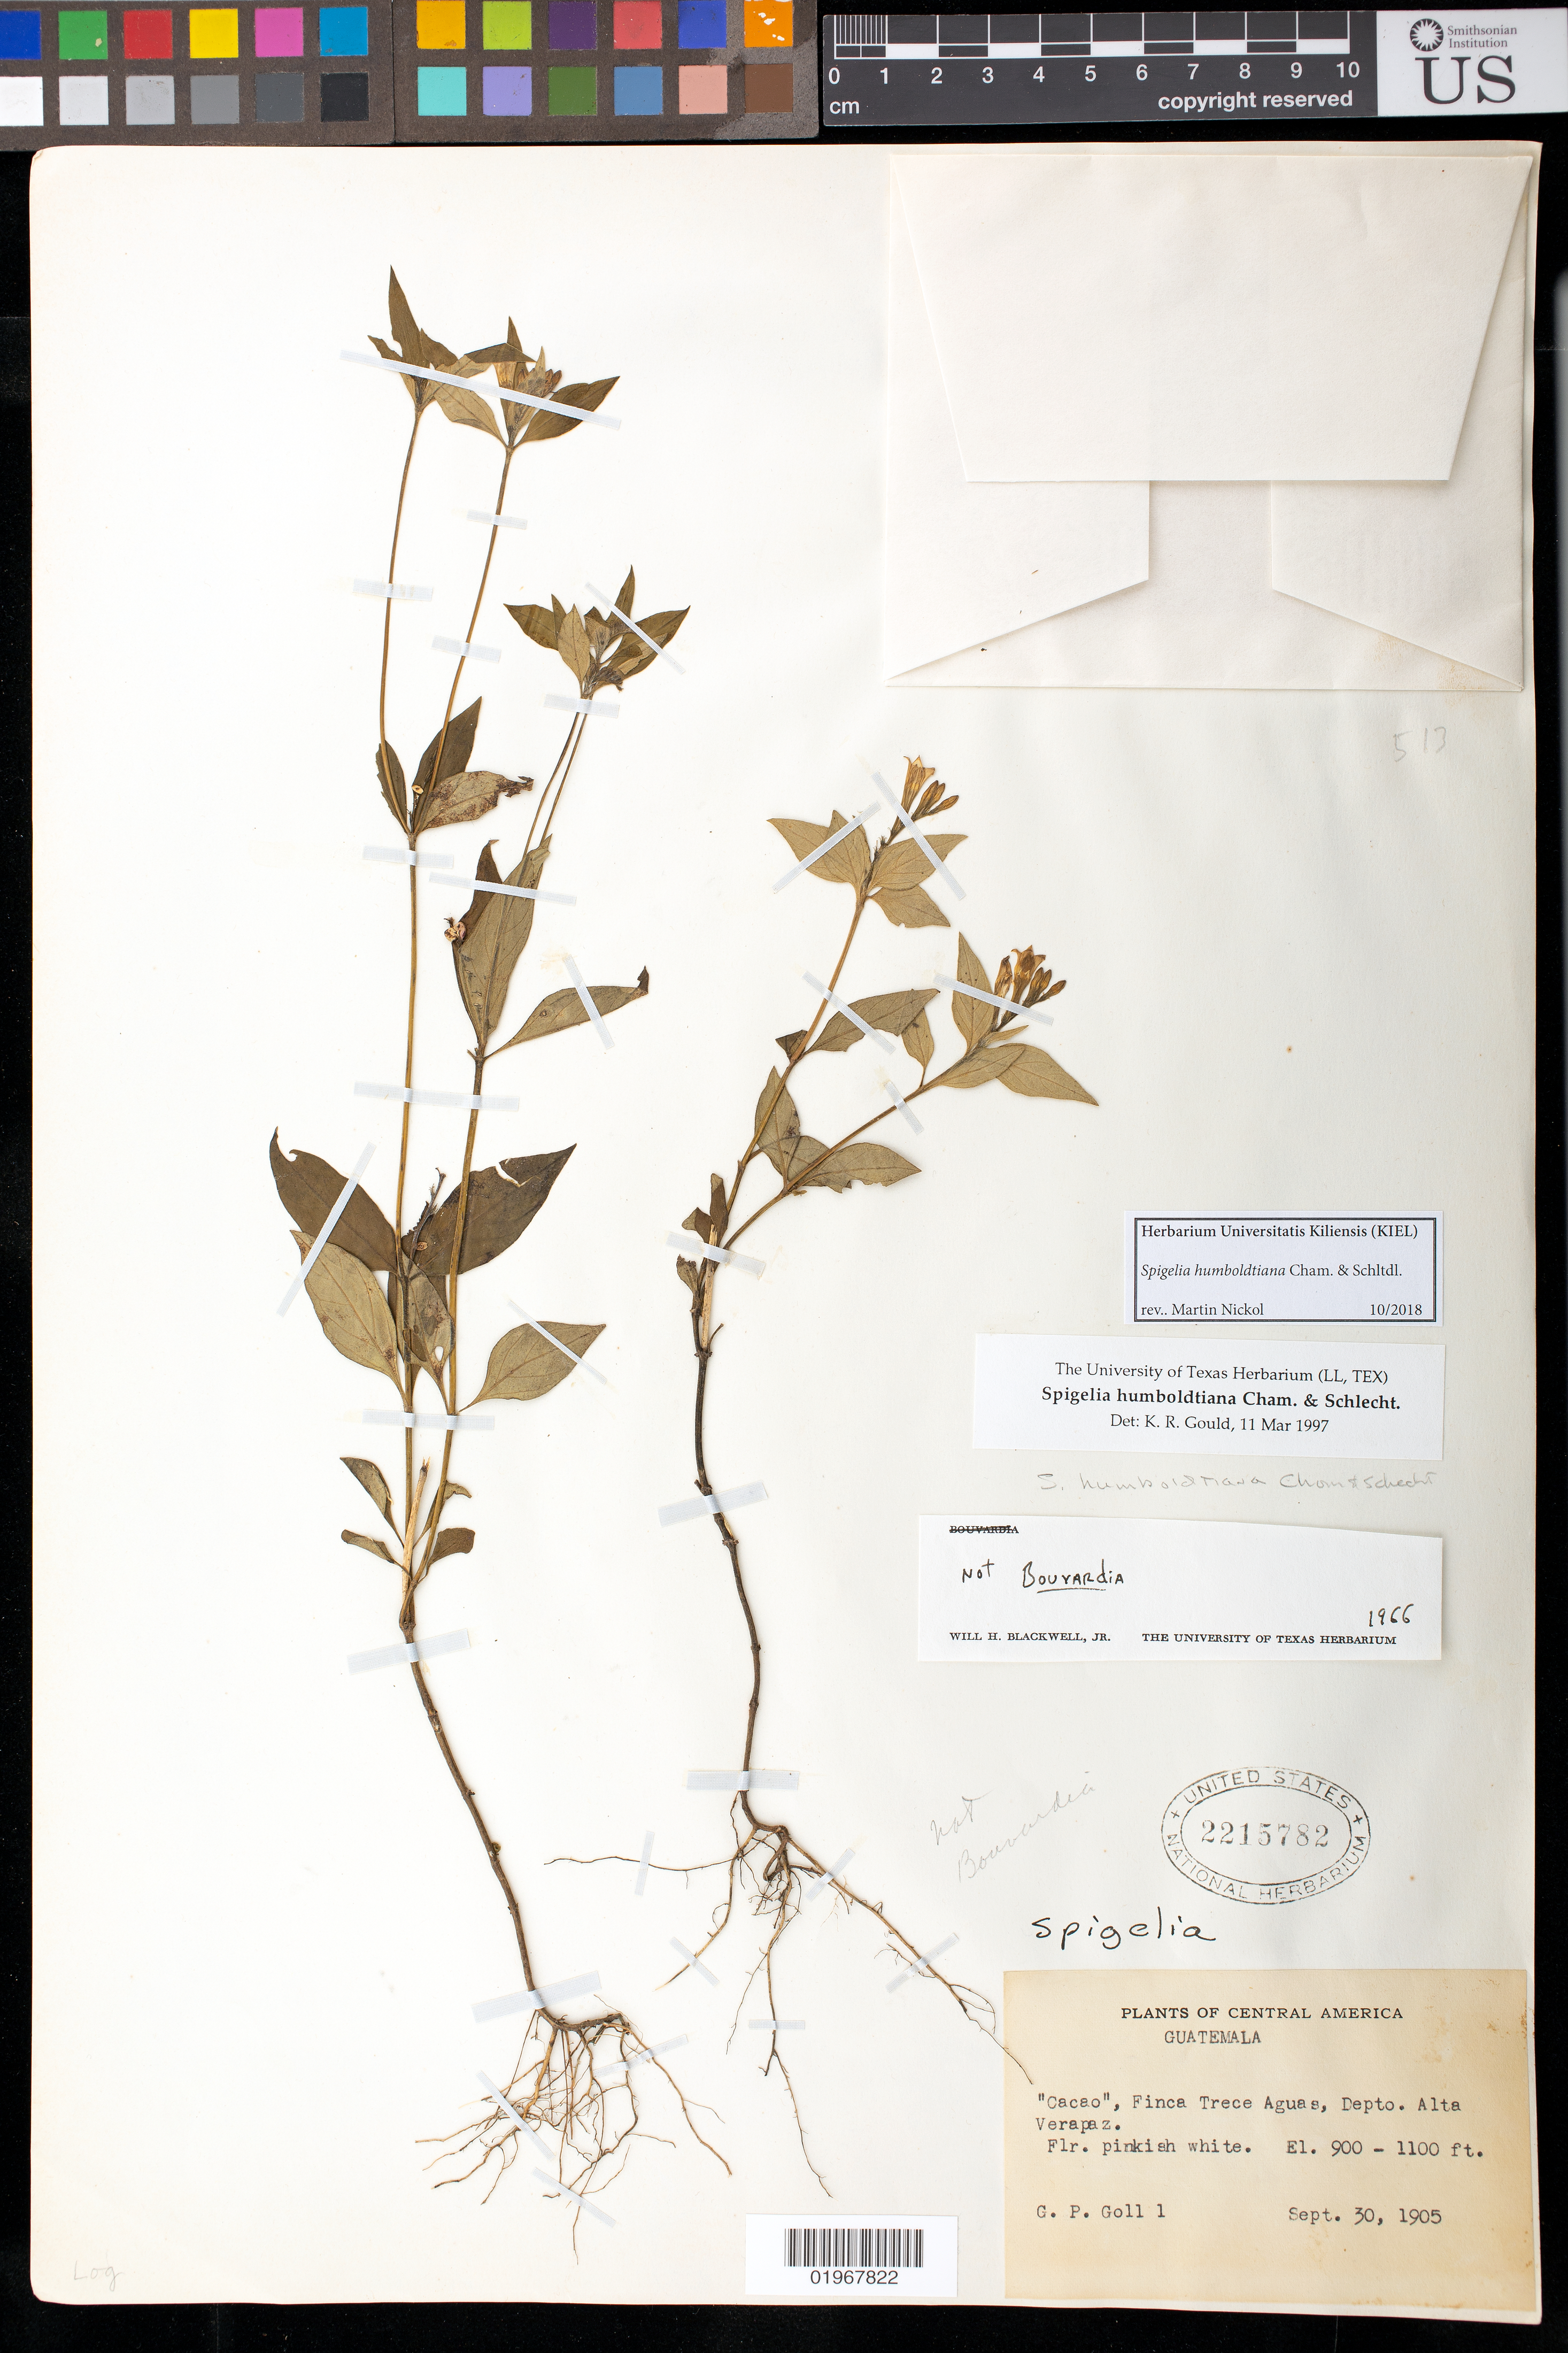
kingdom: Plantae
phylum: Tracheophyta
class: Magnoliopsida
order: Gentianales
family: Loganiaceae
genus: Spigelia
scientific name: Spigelia humboldtiana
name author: Cham. & Schltdl.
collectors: G. P. Goll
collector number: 1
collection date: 1905-09-30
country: Guatemala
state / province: Alta Verapaz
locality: Central America, Cacao, Finca Trece Aguas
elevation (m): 274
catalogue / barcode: US 2215782